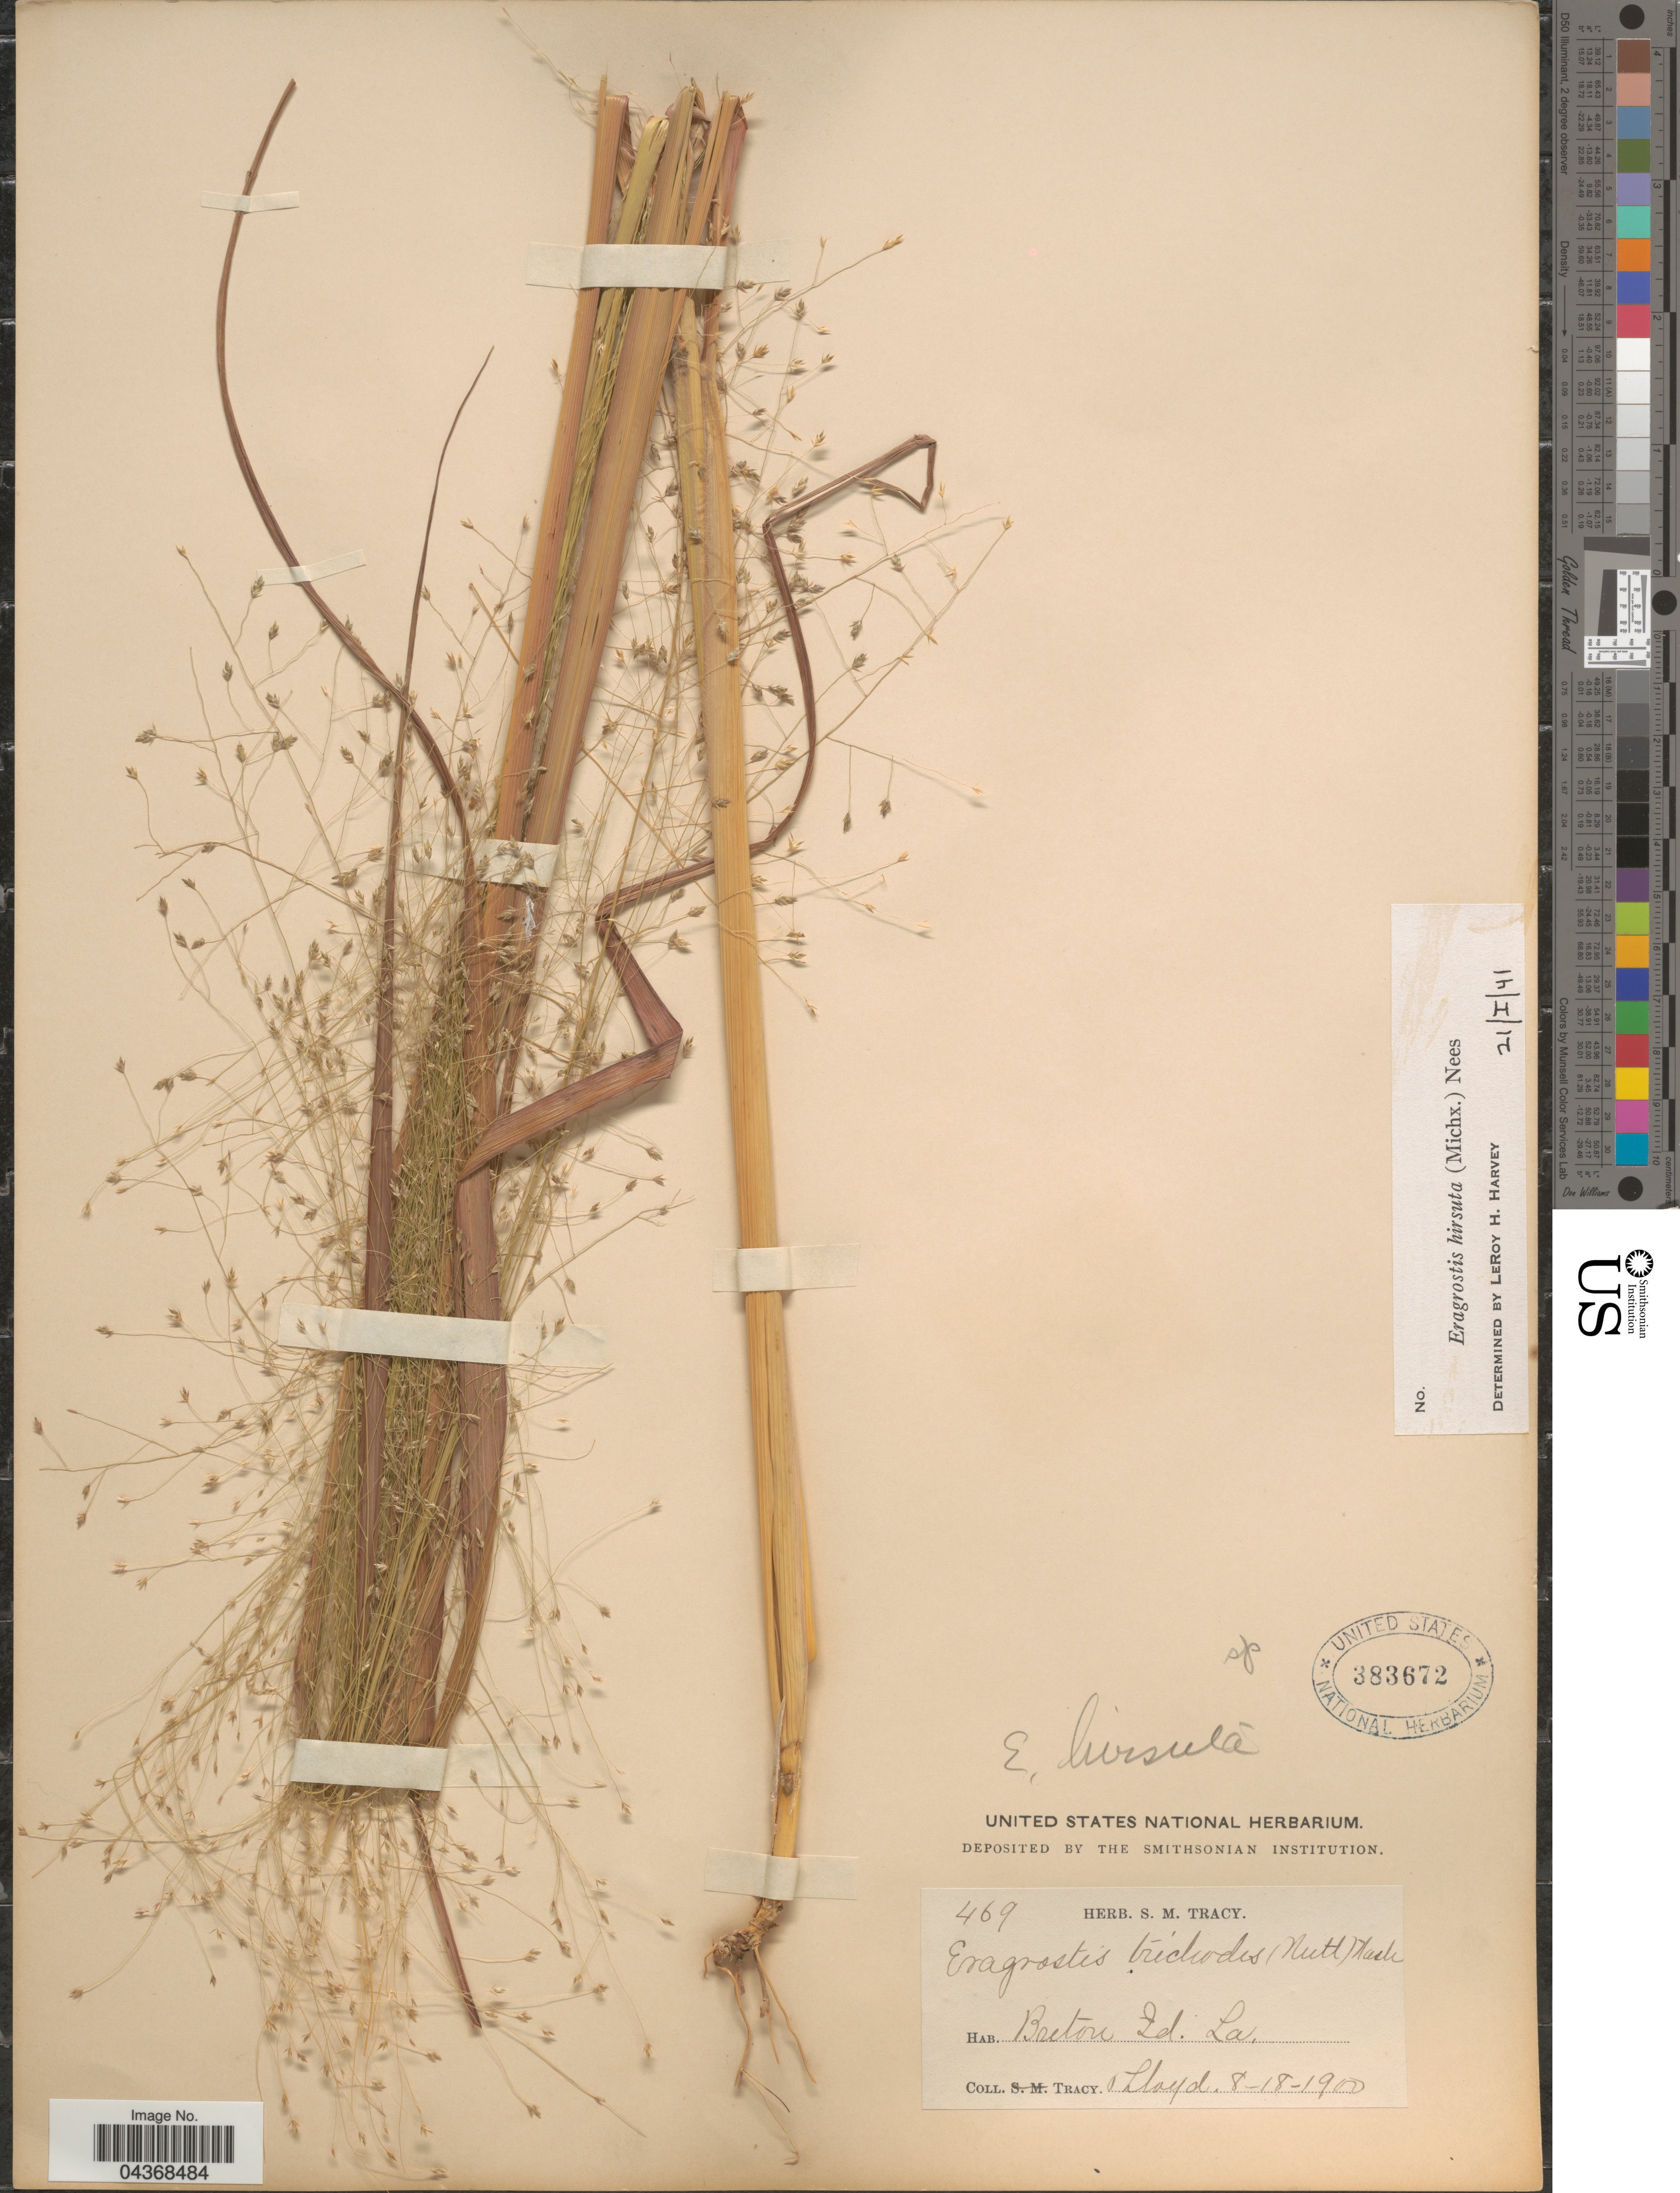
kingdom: Plantae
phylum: Tracheophyta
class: Liliopsida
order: Poales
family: Poaceae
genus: Eragrostis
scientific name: Eragrostis hirsuta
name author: (Michx.) Nees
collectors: -. Tracy & -- Lloyd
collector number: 469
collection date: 1900-08-18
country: United States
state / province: Louisiana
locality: Breton Id.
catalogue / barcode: US 383672